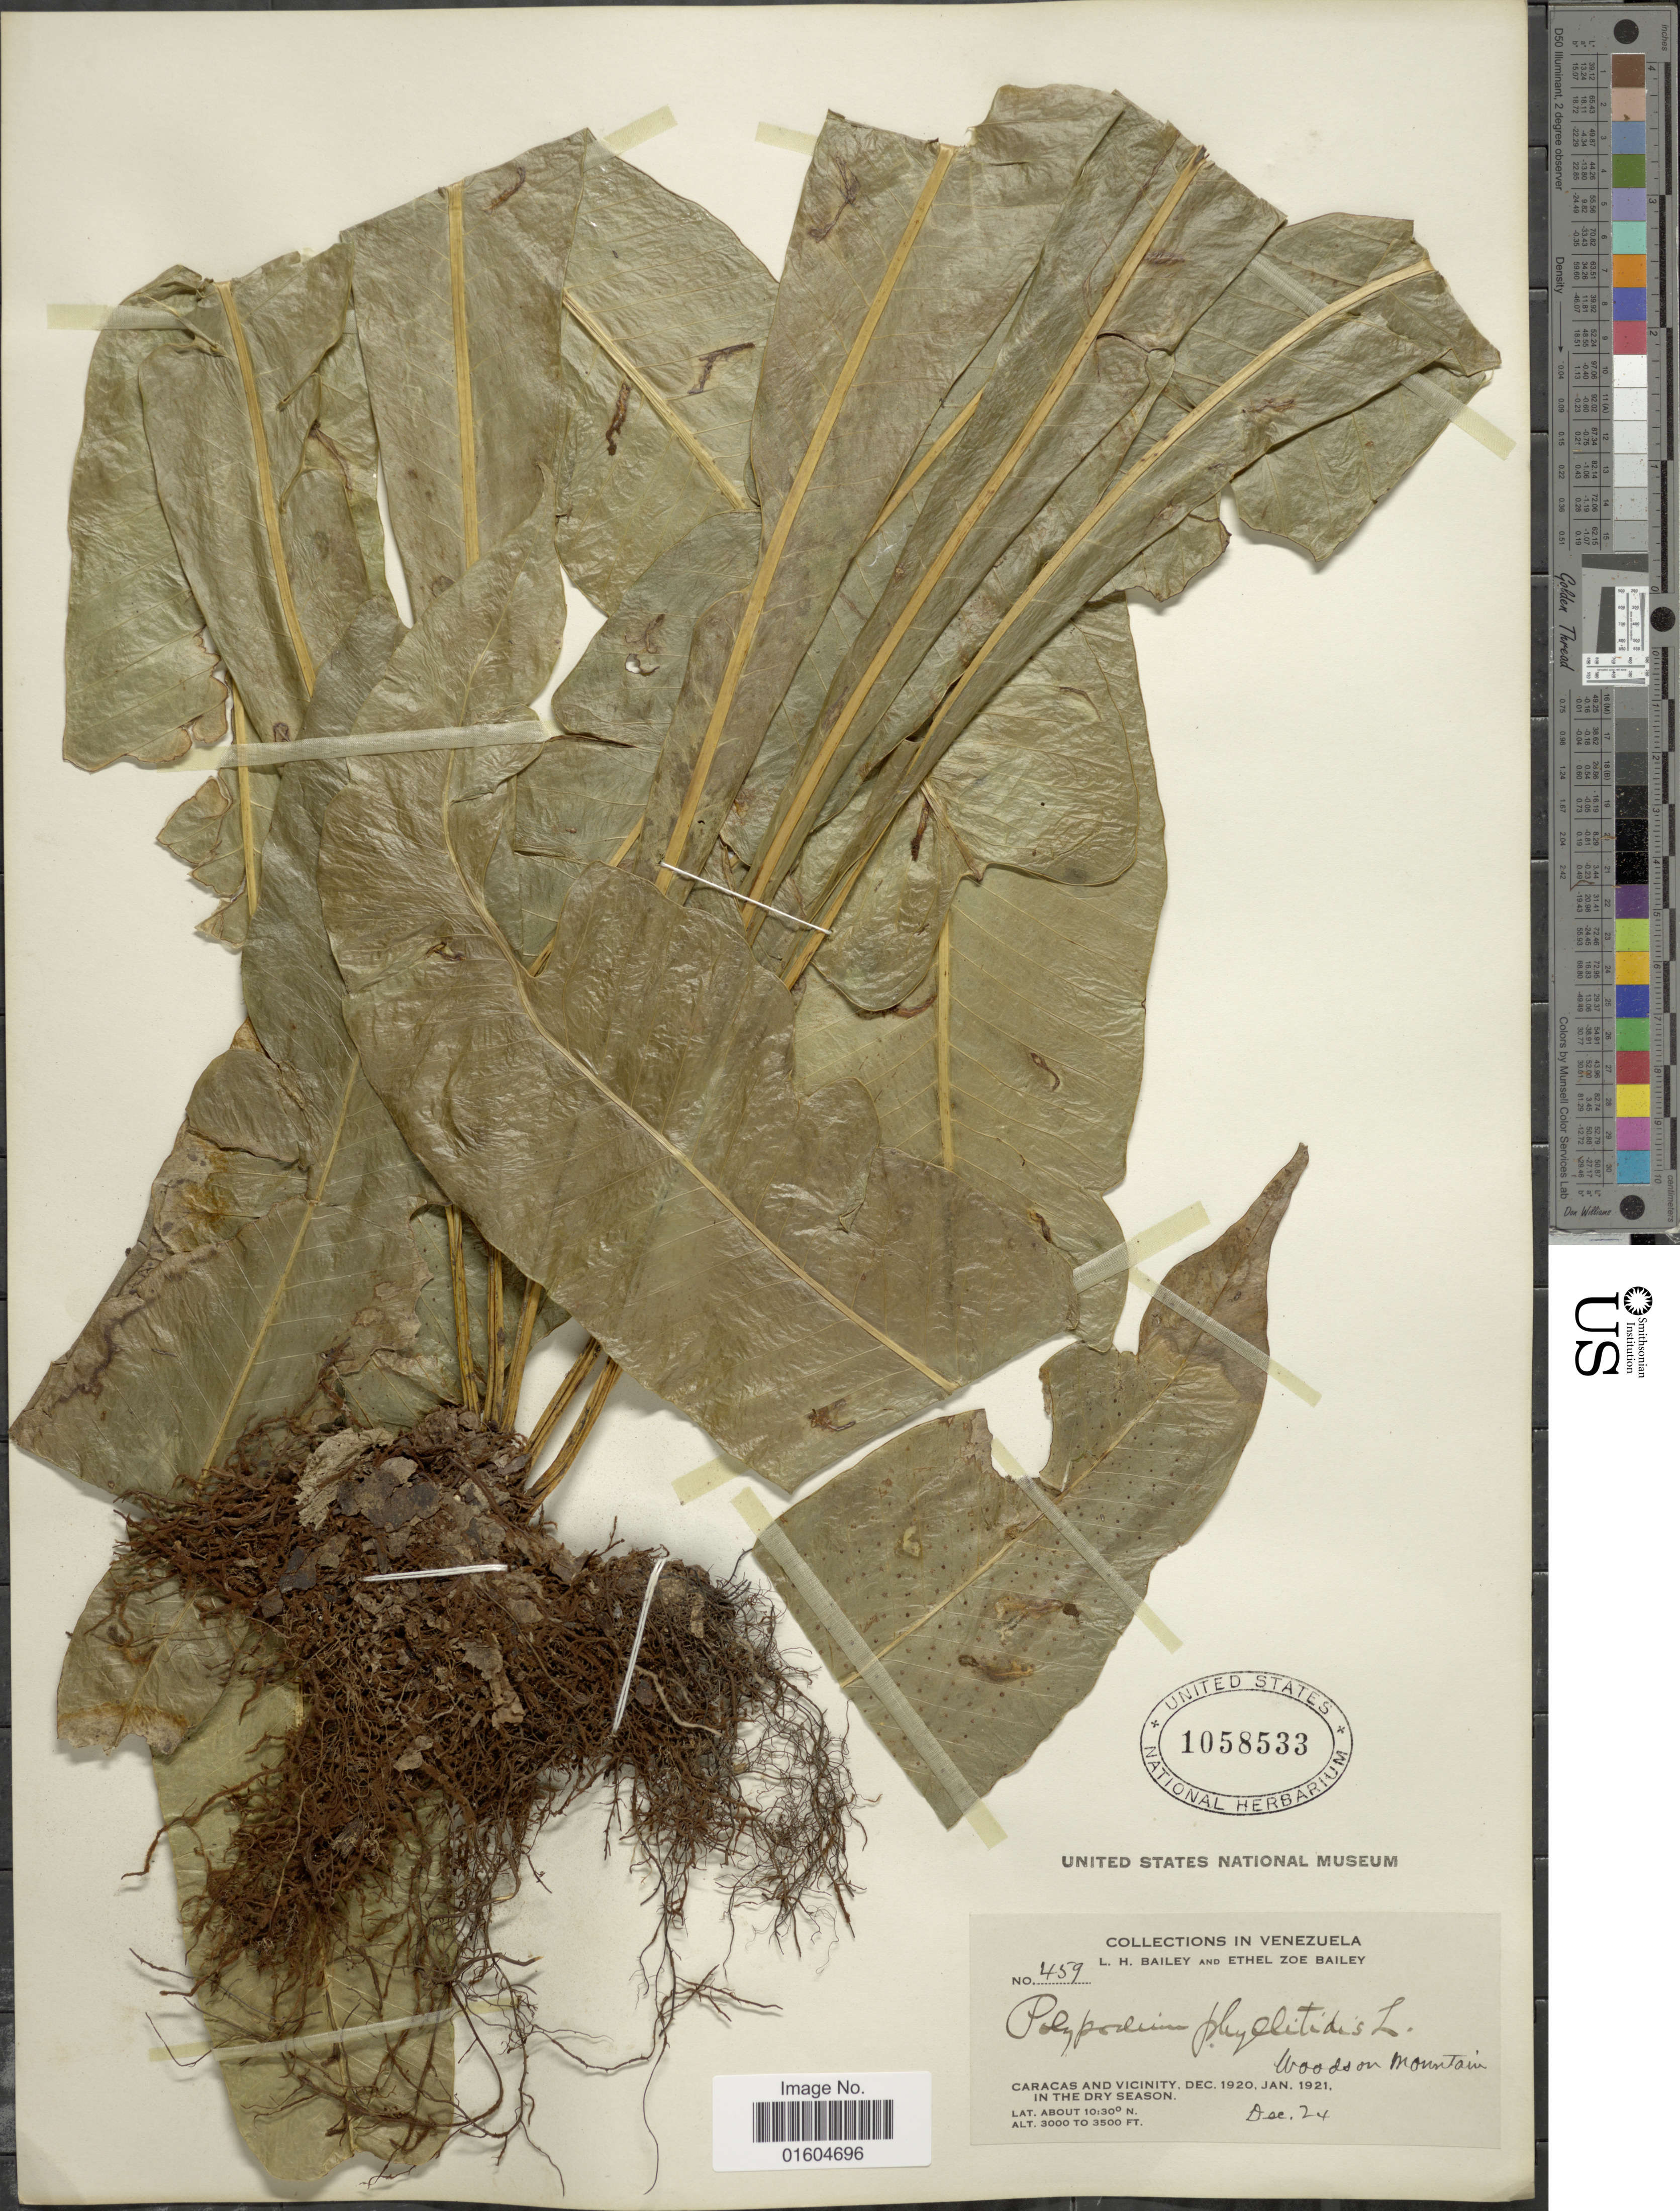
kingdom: Plantae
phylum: Tracheophyta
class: Polypodiopsida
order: Polypodiales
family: Polypodiaceae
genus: Campyloneurum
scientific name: Campyloneurum phyllitidis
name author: (L.) C. Presl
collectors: L. H. Bailey & E. Z. Bailey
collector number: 459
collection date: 1920-12-24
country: Venezuela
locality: Venezuela, Caracas and vicinity, in the dry season, Woodson Mountain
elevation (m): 914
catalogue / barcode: US 1058533